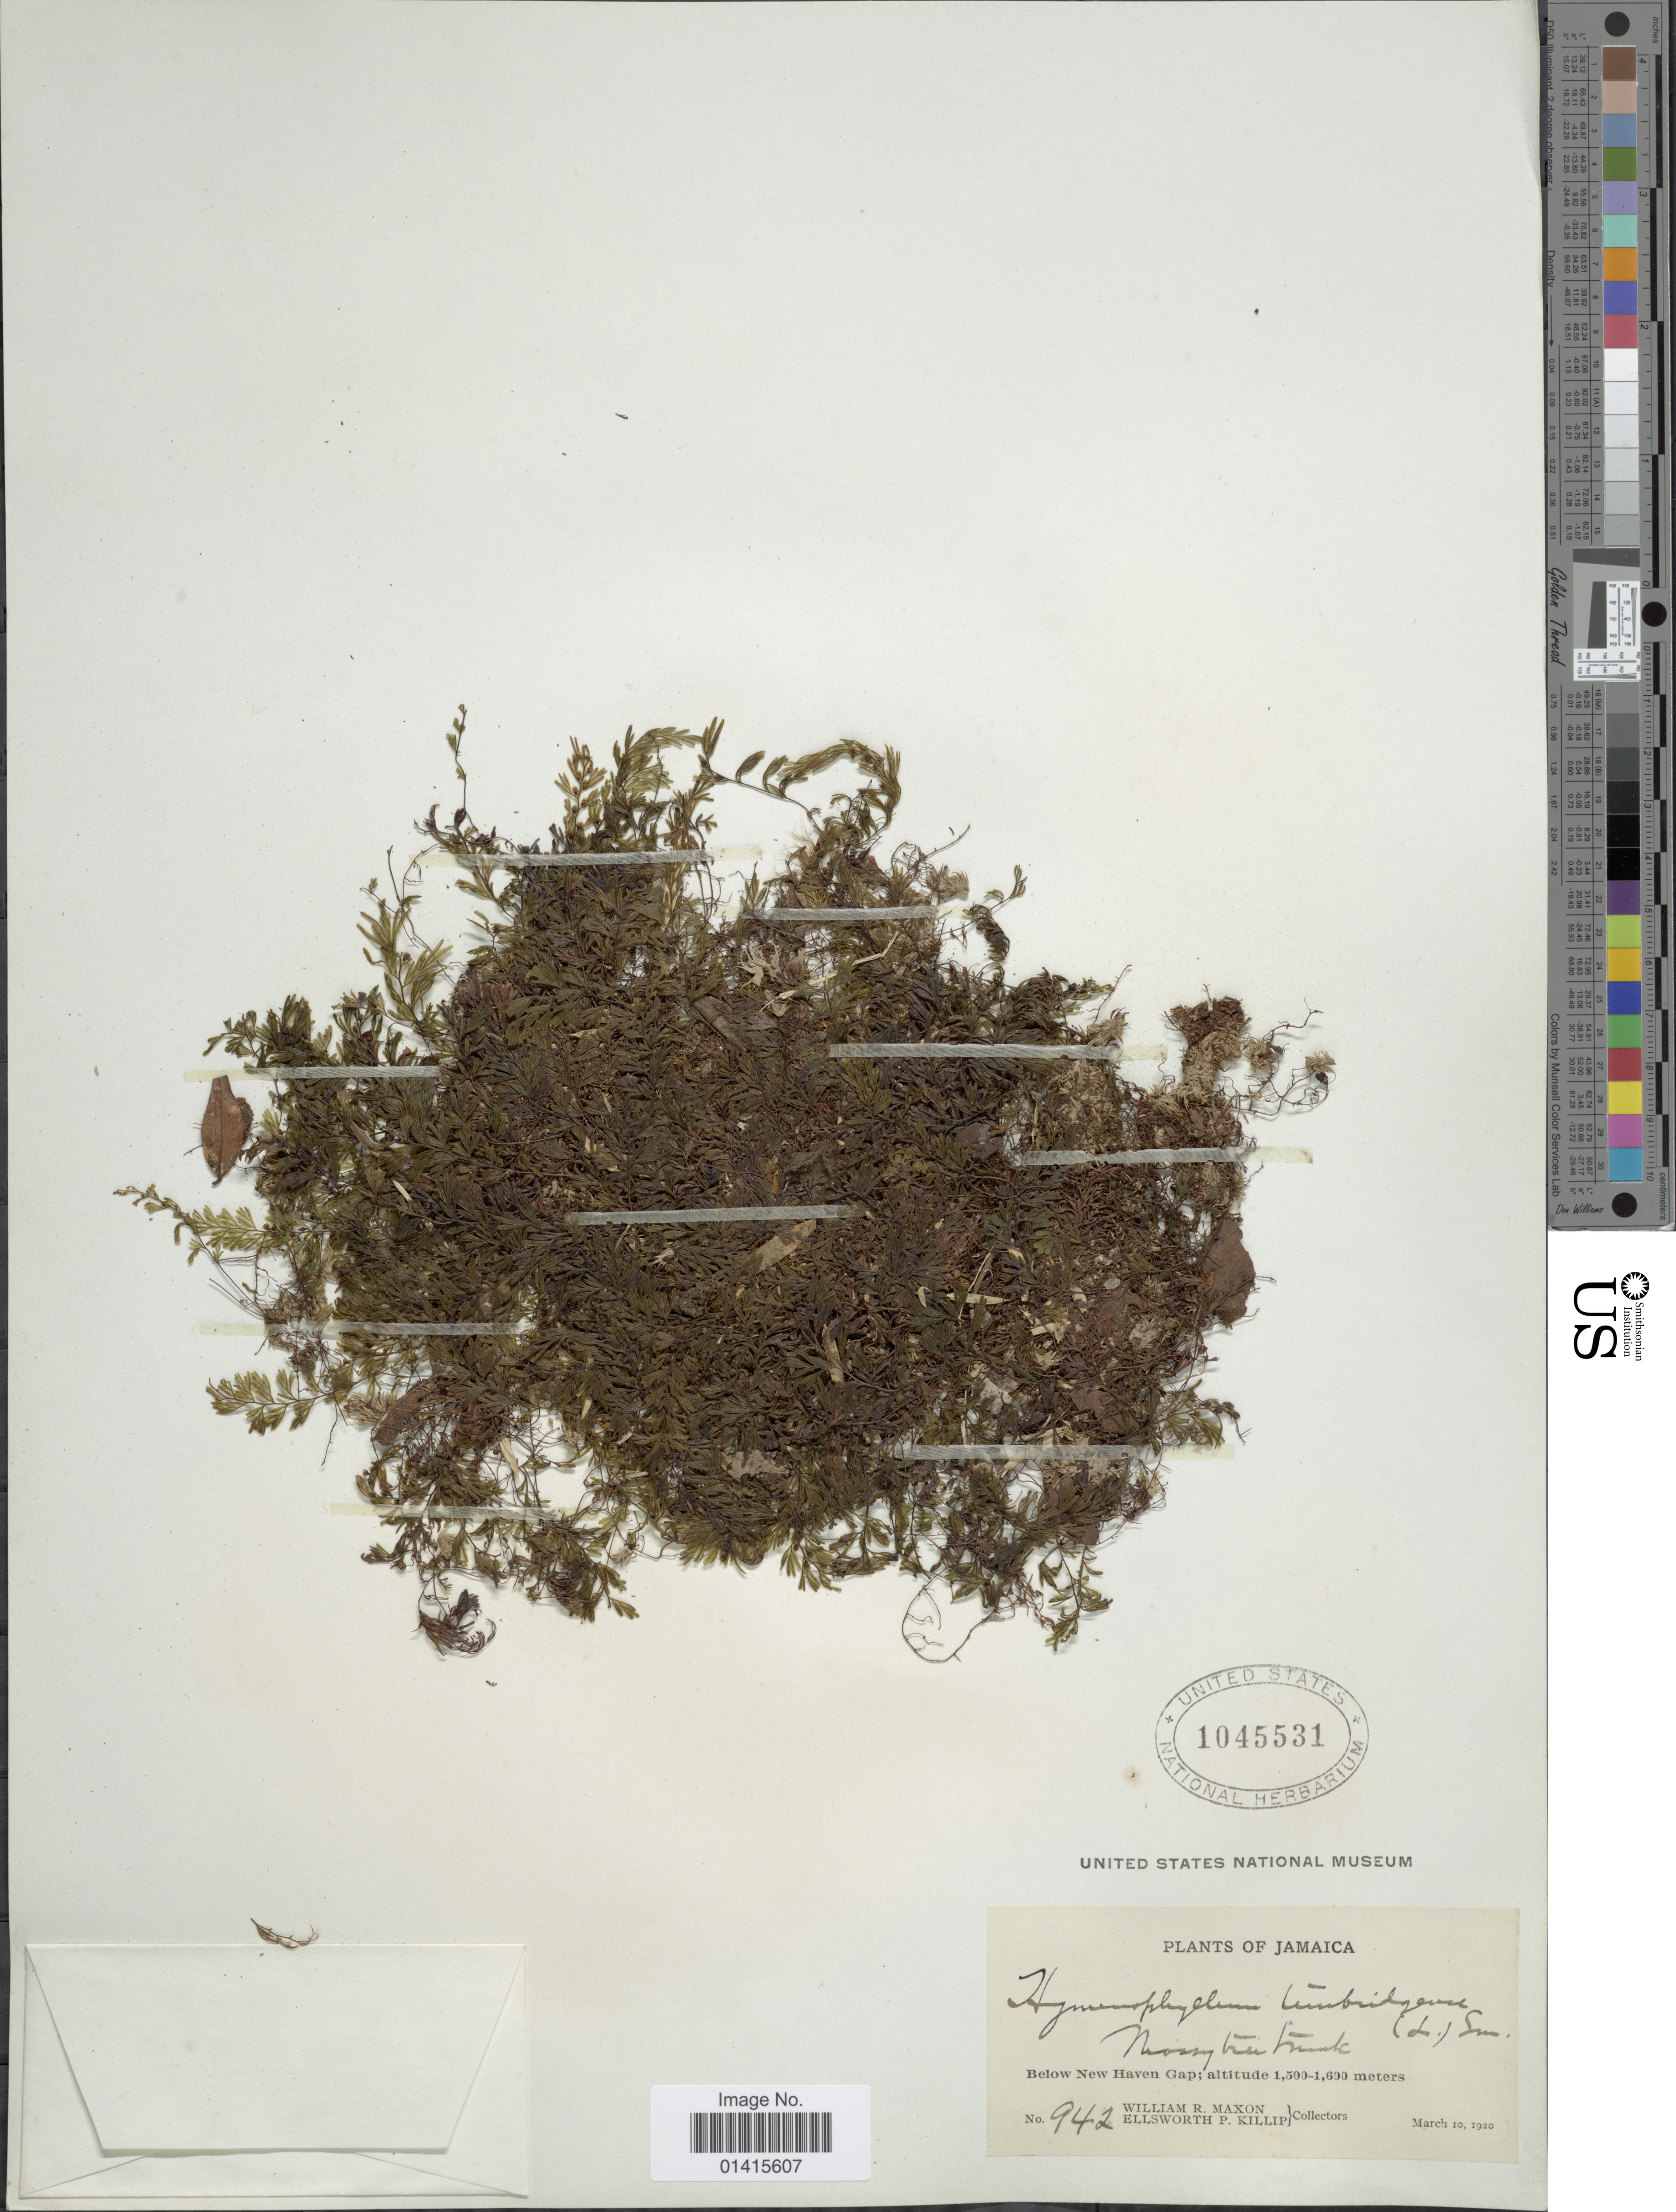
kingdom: Plantae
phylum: Tracheophyta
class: Polypodiopsida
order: Hymenophyllales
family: Hymenophyllaceae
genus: Hymenophyllum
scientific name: Hymenophyllum tunbrigense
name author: (L.) Small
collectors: W. R. Maxon & E. P. Killip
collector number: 942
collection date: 1920-03-10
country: Jamaica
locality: Below New Haven Gap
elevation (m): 1500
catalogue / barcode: US 1045531